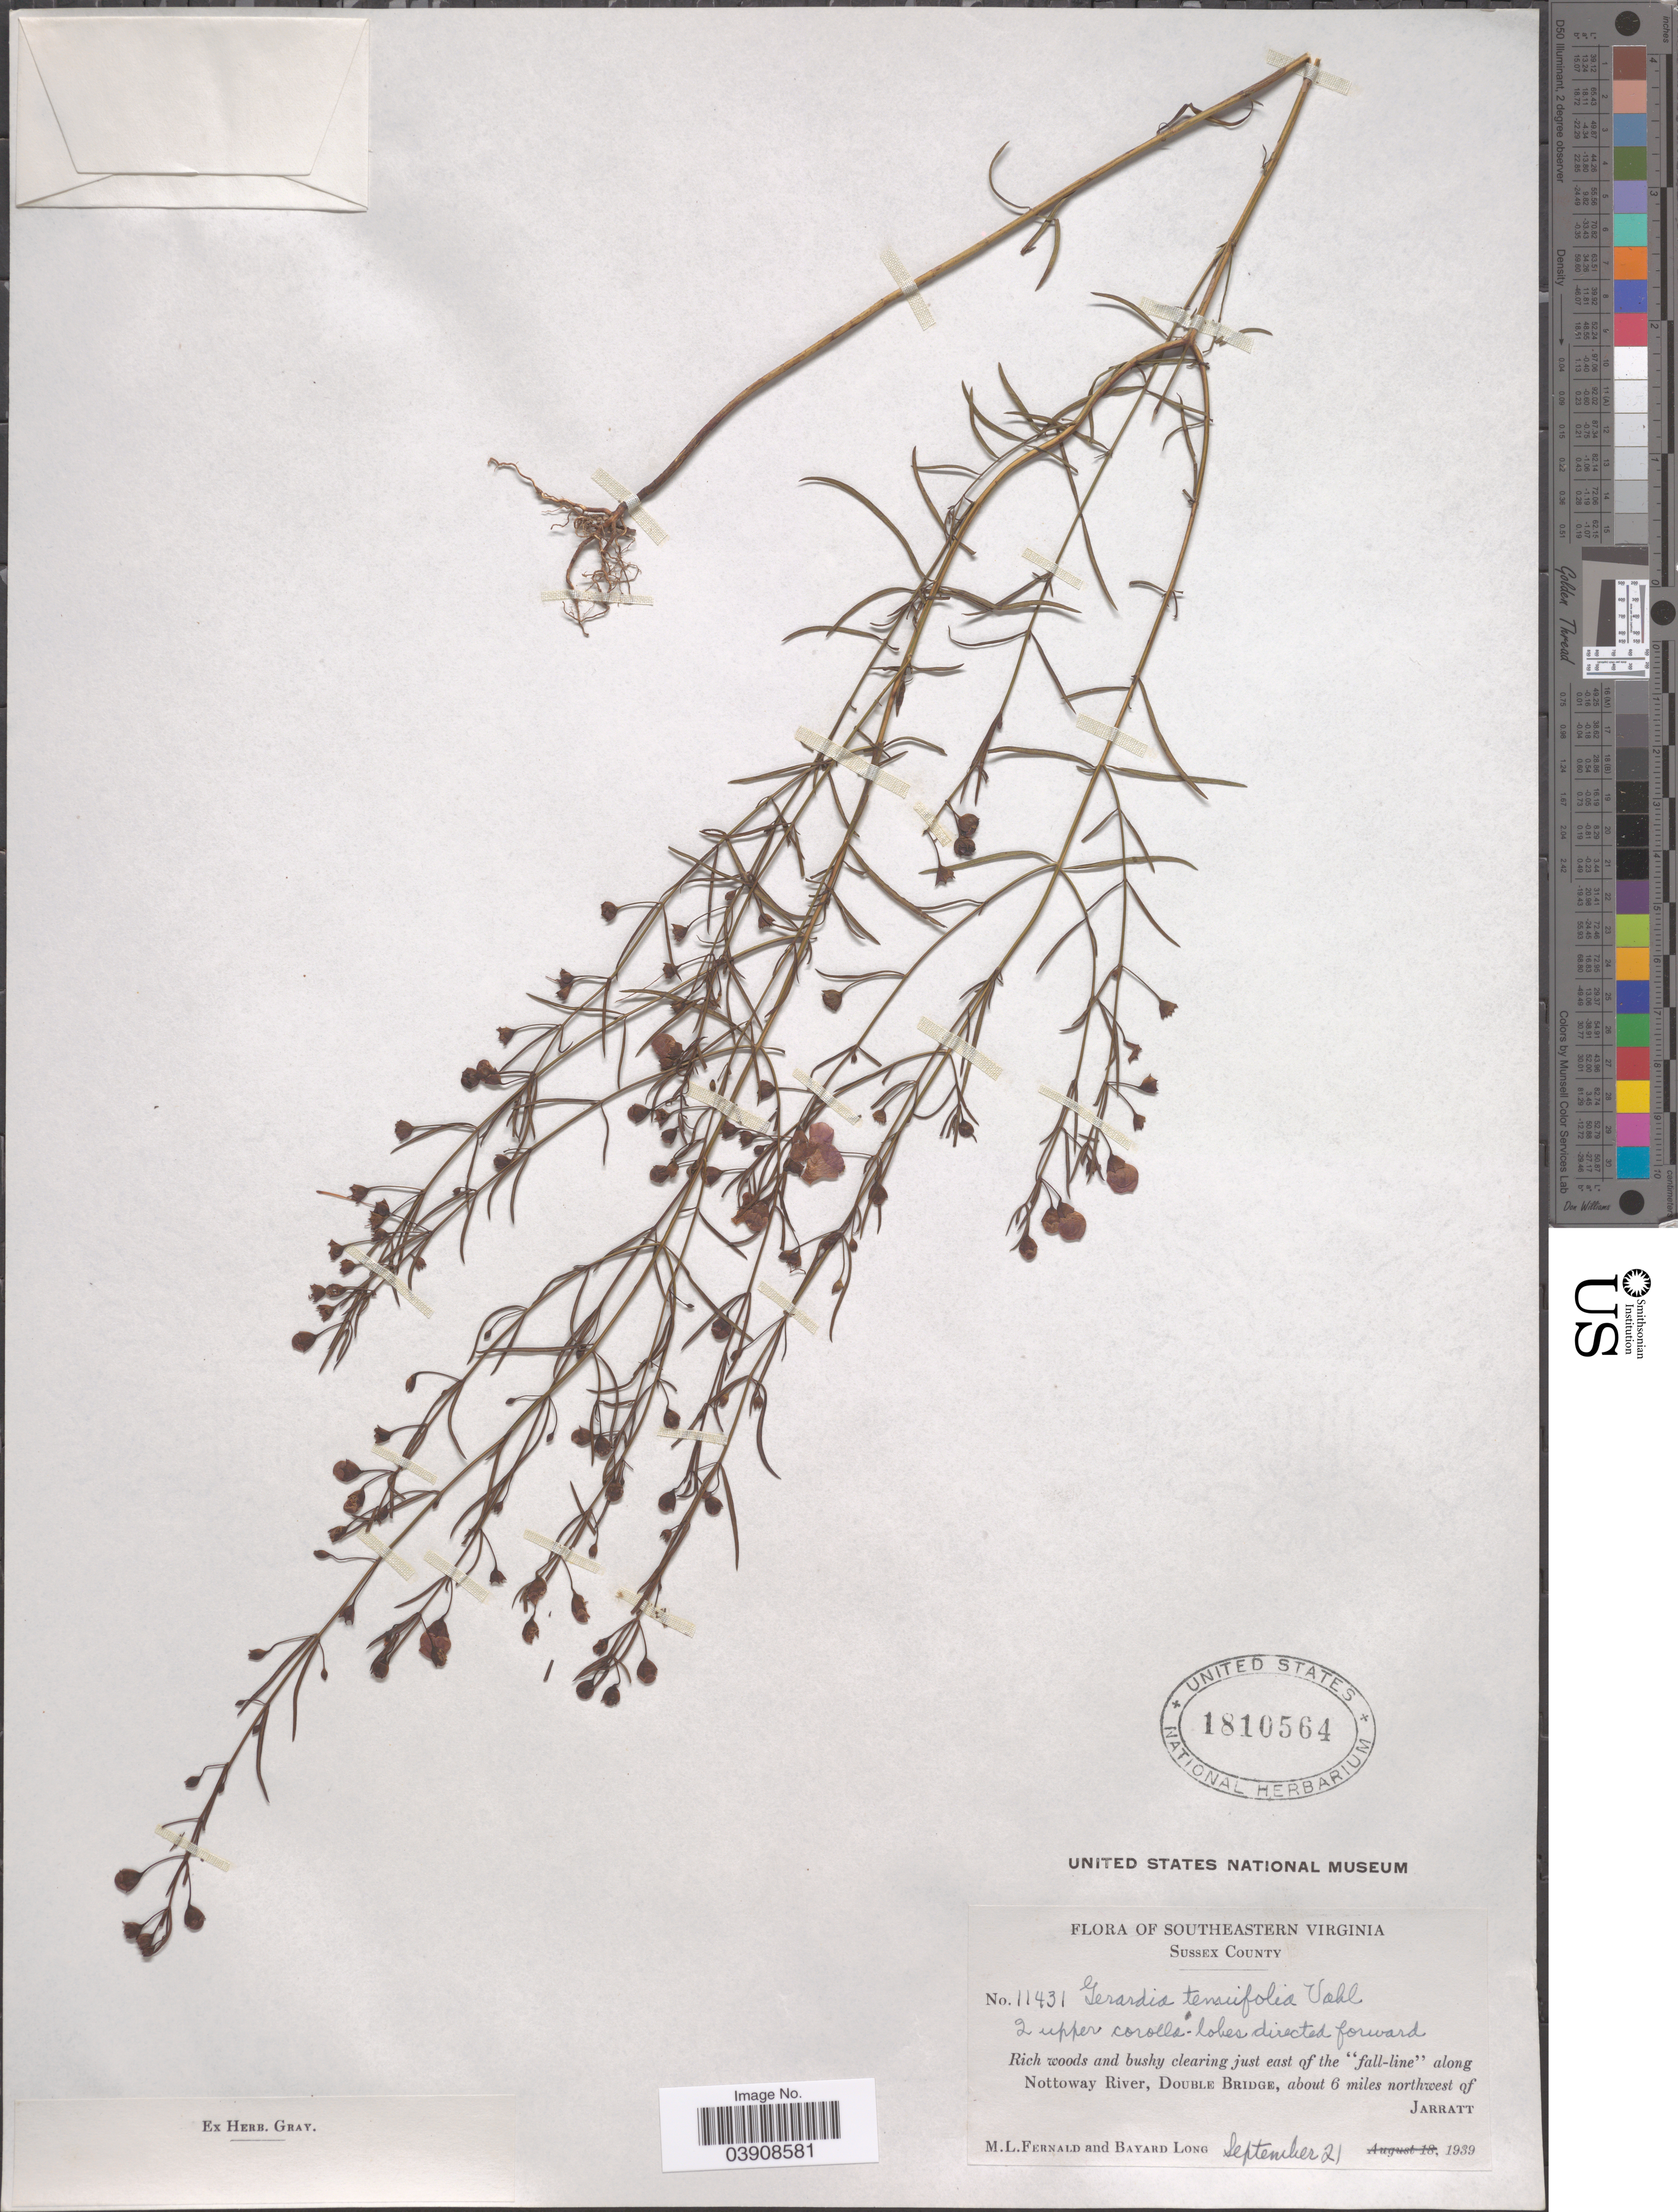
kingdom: Plantae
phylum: Tracheophyta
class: Magnoliopsida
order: Lamiales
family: Orobanchaceae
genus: Agalinis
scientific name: Agalinis tenuifolia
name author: (Vahl) Raf.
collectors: M. L. Fernald & B. Long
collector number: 11431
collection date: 1939-09-21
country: United States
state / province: Virginia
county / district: Sussex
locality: Southeastern Virginia. Sussex County. Rich woods and bushy clearing just east of the "fall-line" along Nottoway River, Double Bridge, about 6 miles northwest of Jarratt.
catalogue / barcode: US 1810564